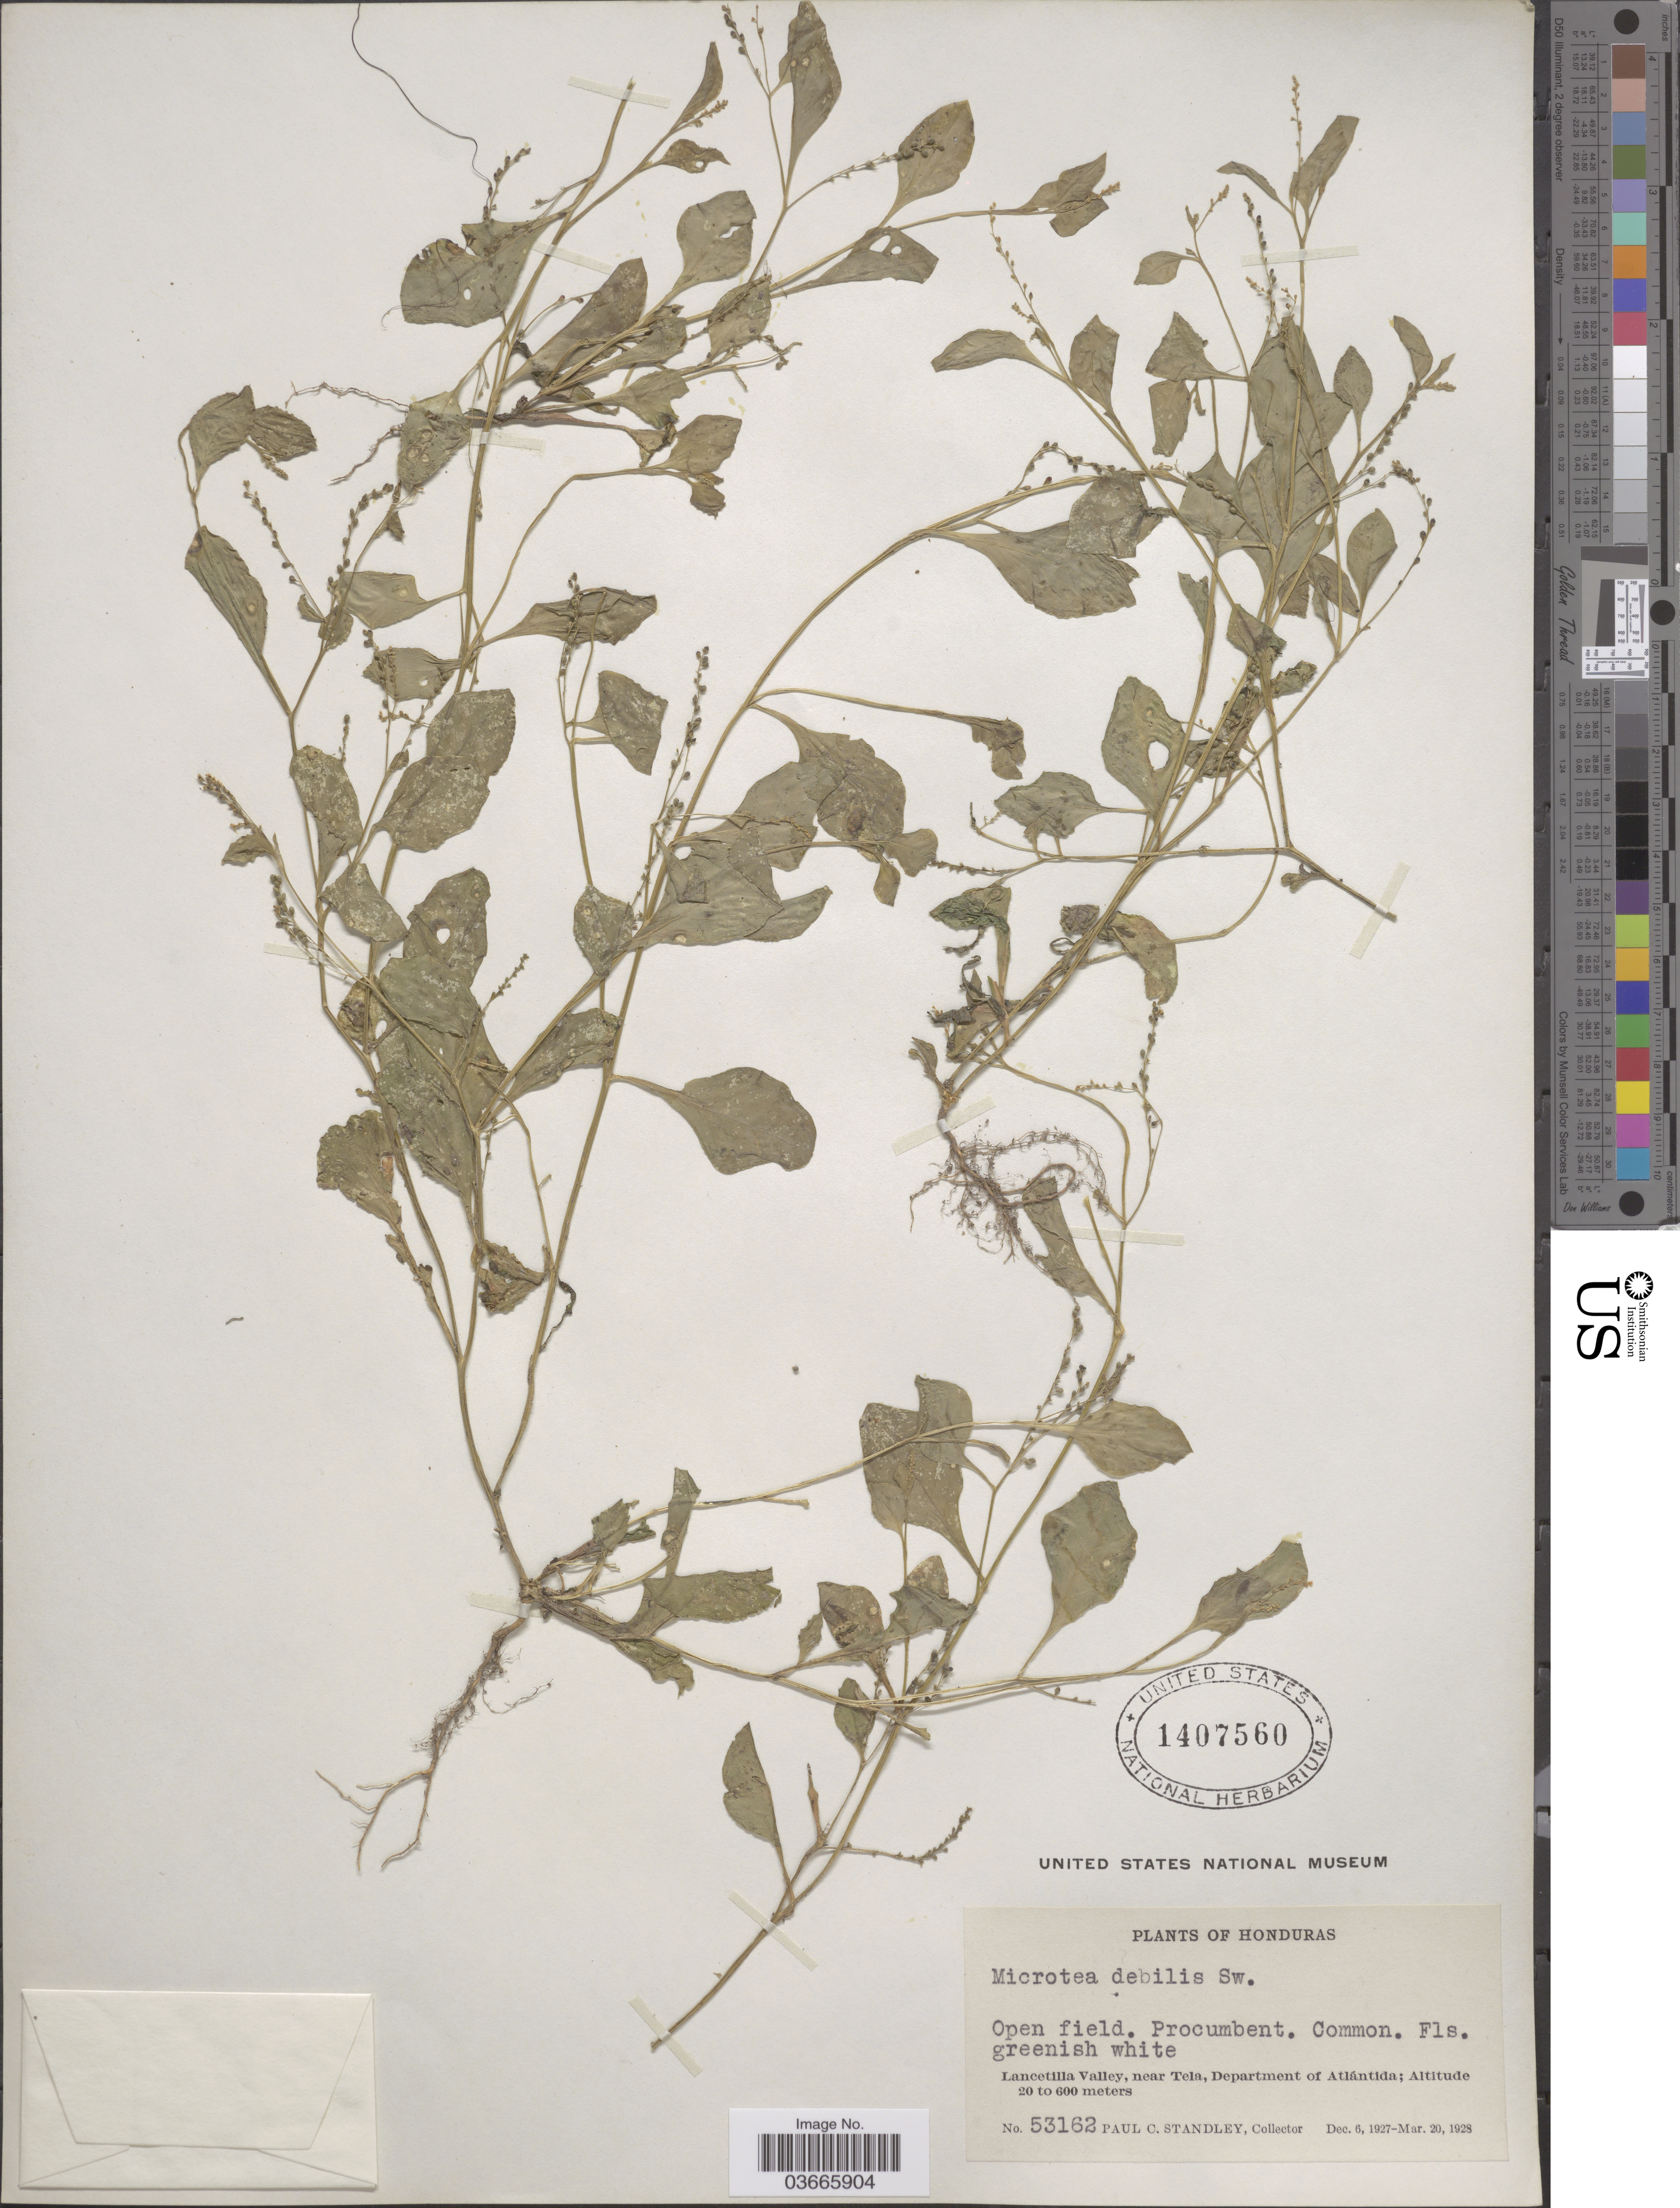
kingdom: Plantae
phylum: Tracheophyta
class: Magnoliopsida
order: Caryophyllales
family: Microteaceae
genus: Microtea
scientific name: Microtea debilis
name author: Sw.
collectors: P. C. Standley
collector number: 53162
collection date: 1927-12-06/1928-03-20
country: Honduras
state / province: Atlántida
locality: Lancetilla Valley, near Tela, Department of Atlántida.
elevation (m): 20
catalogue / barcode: US 1407560